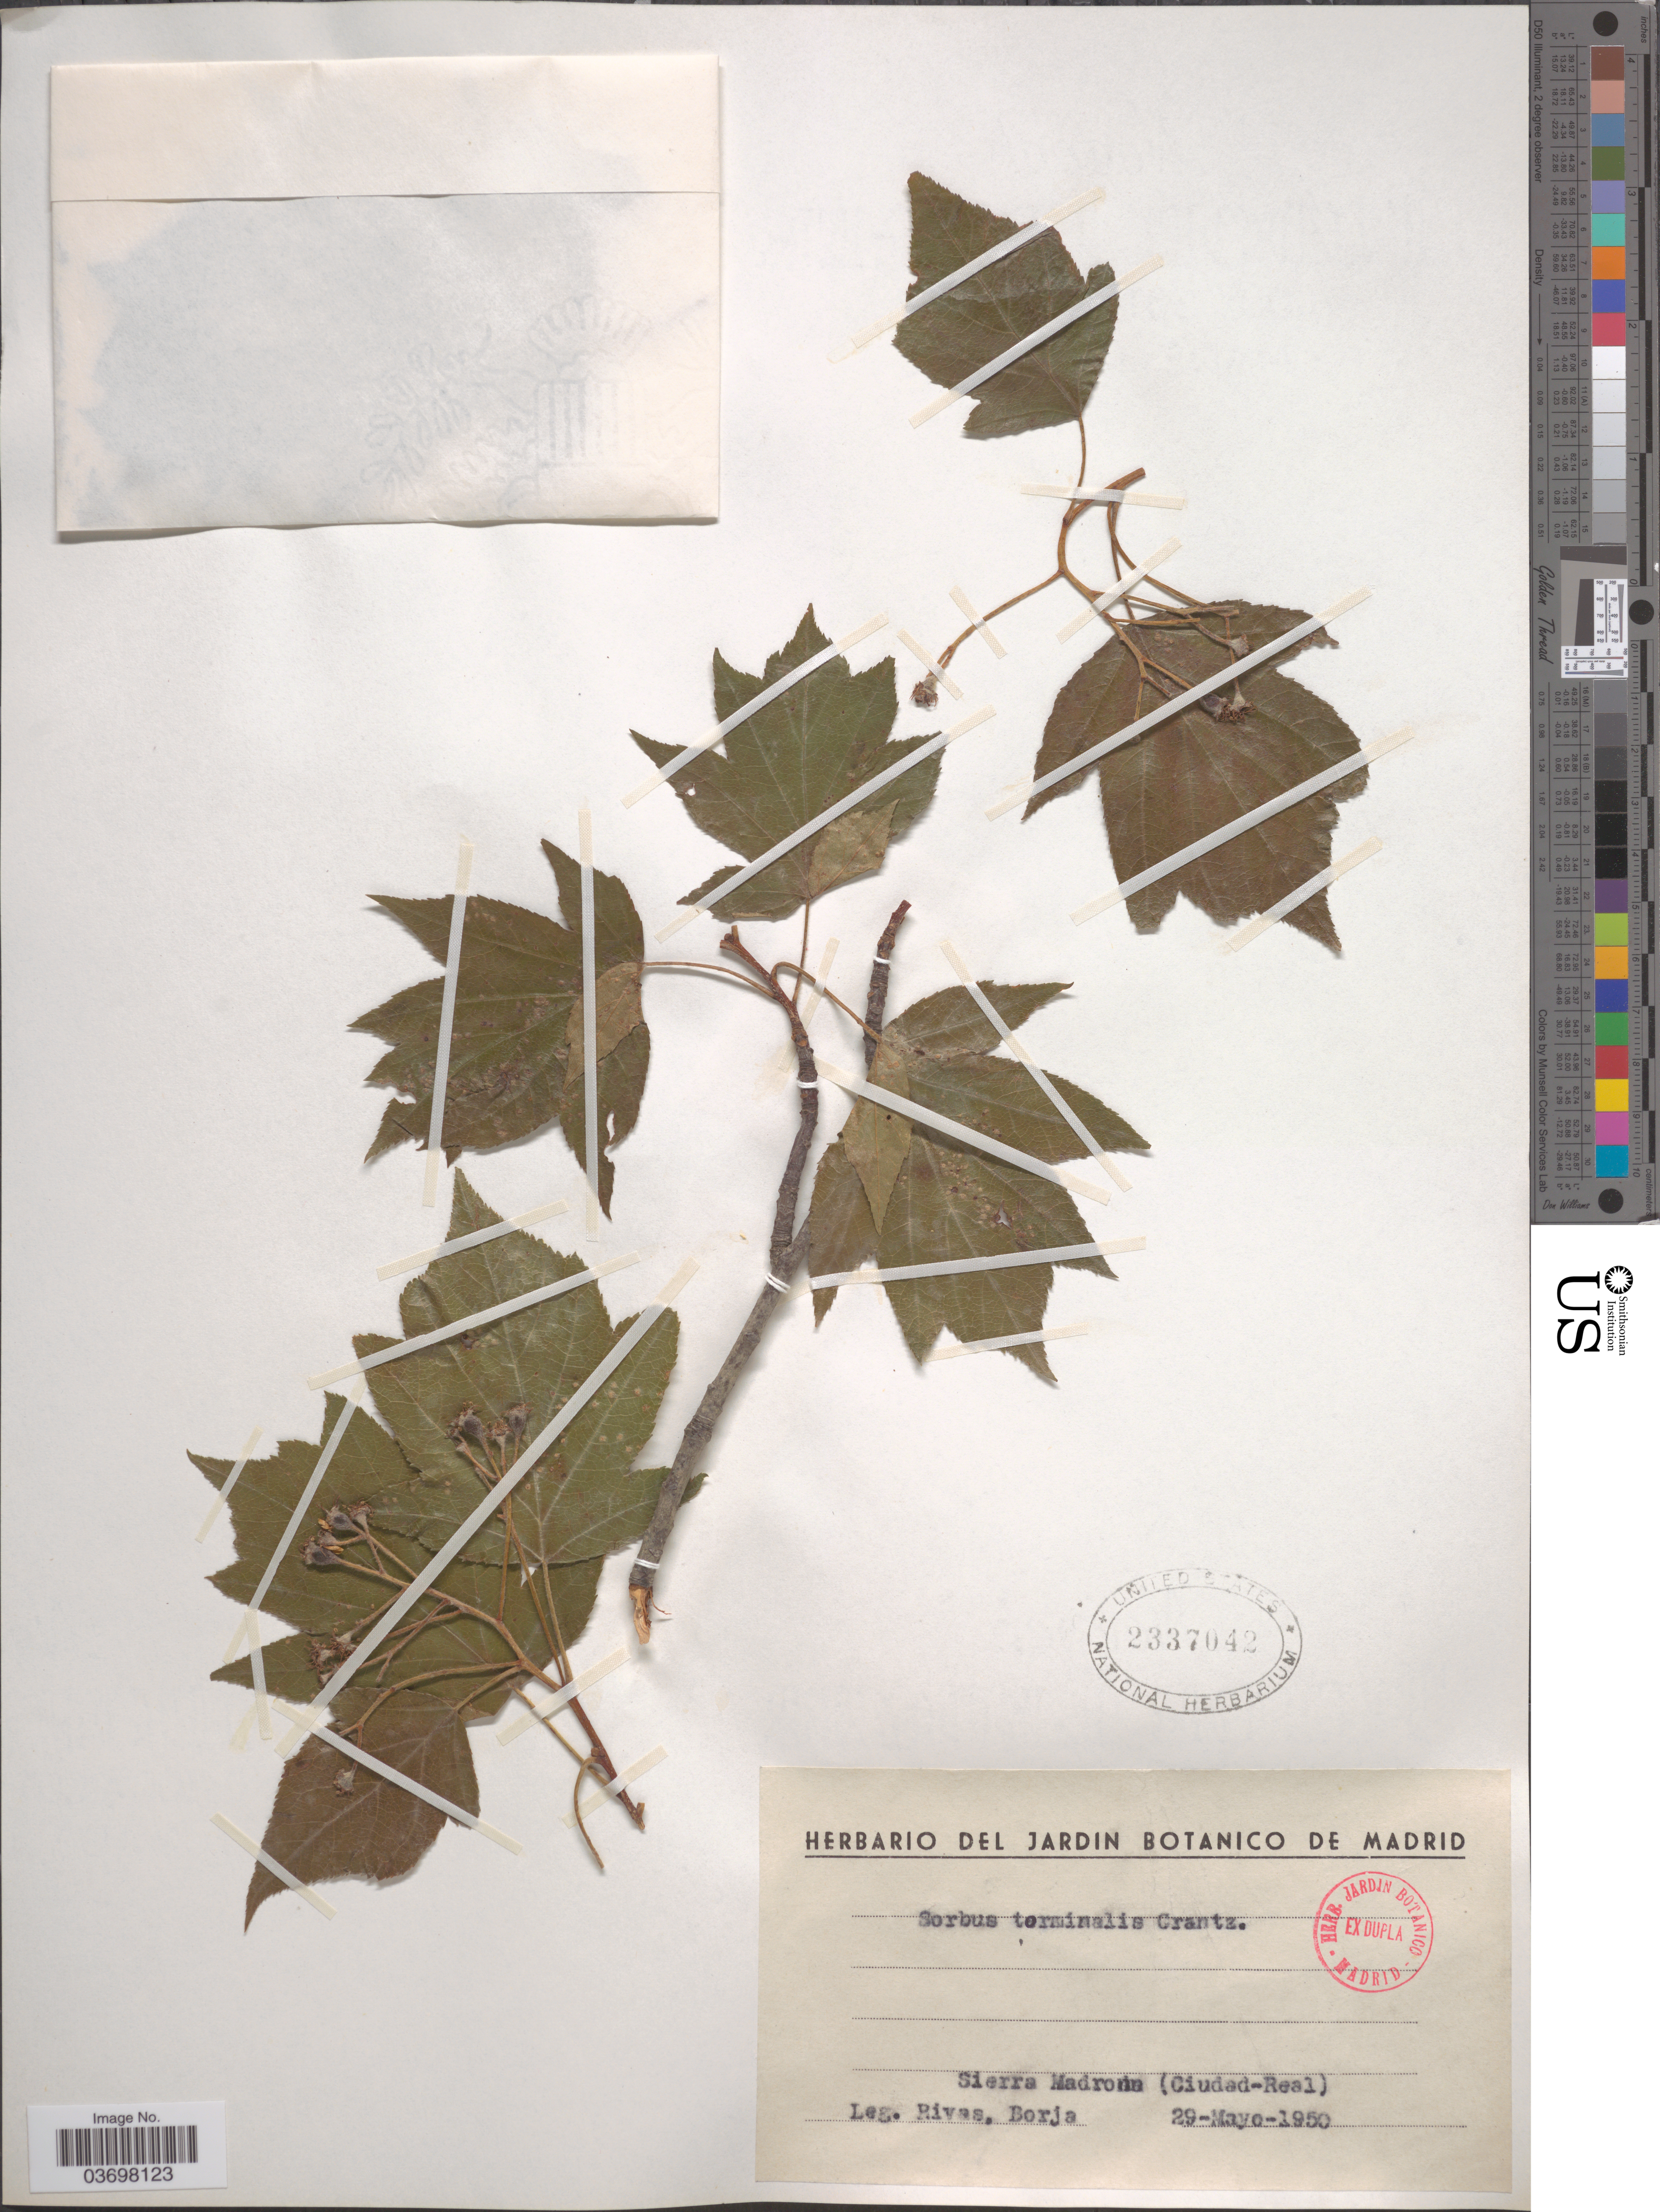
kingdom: Plantae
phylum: Tracheophyta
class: Magnoliopsida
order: Rosales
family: Rosaceae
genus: Sorbus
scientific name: Sorbus torminalis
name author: (L.) Crantz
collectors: Rivas & -. Borja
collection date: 1950-05-29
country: Spain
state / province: Madrid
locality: Sierra Madrona (Ciudad-Real).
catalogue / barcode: US 2337042